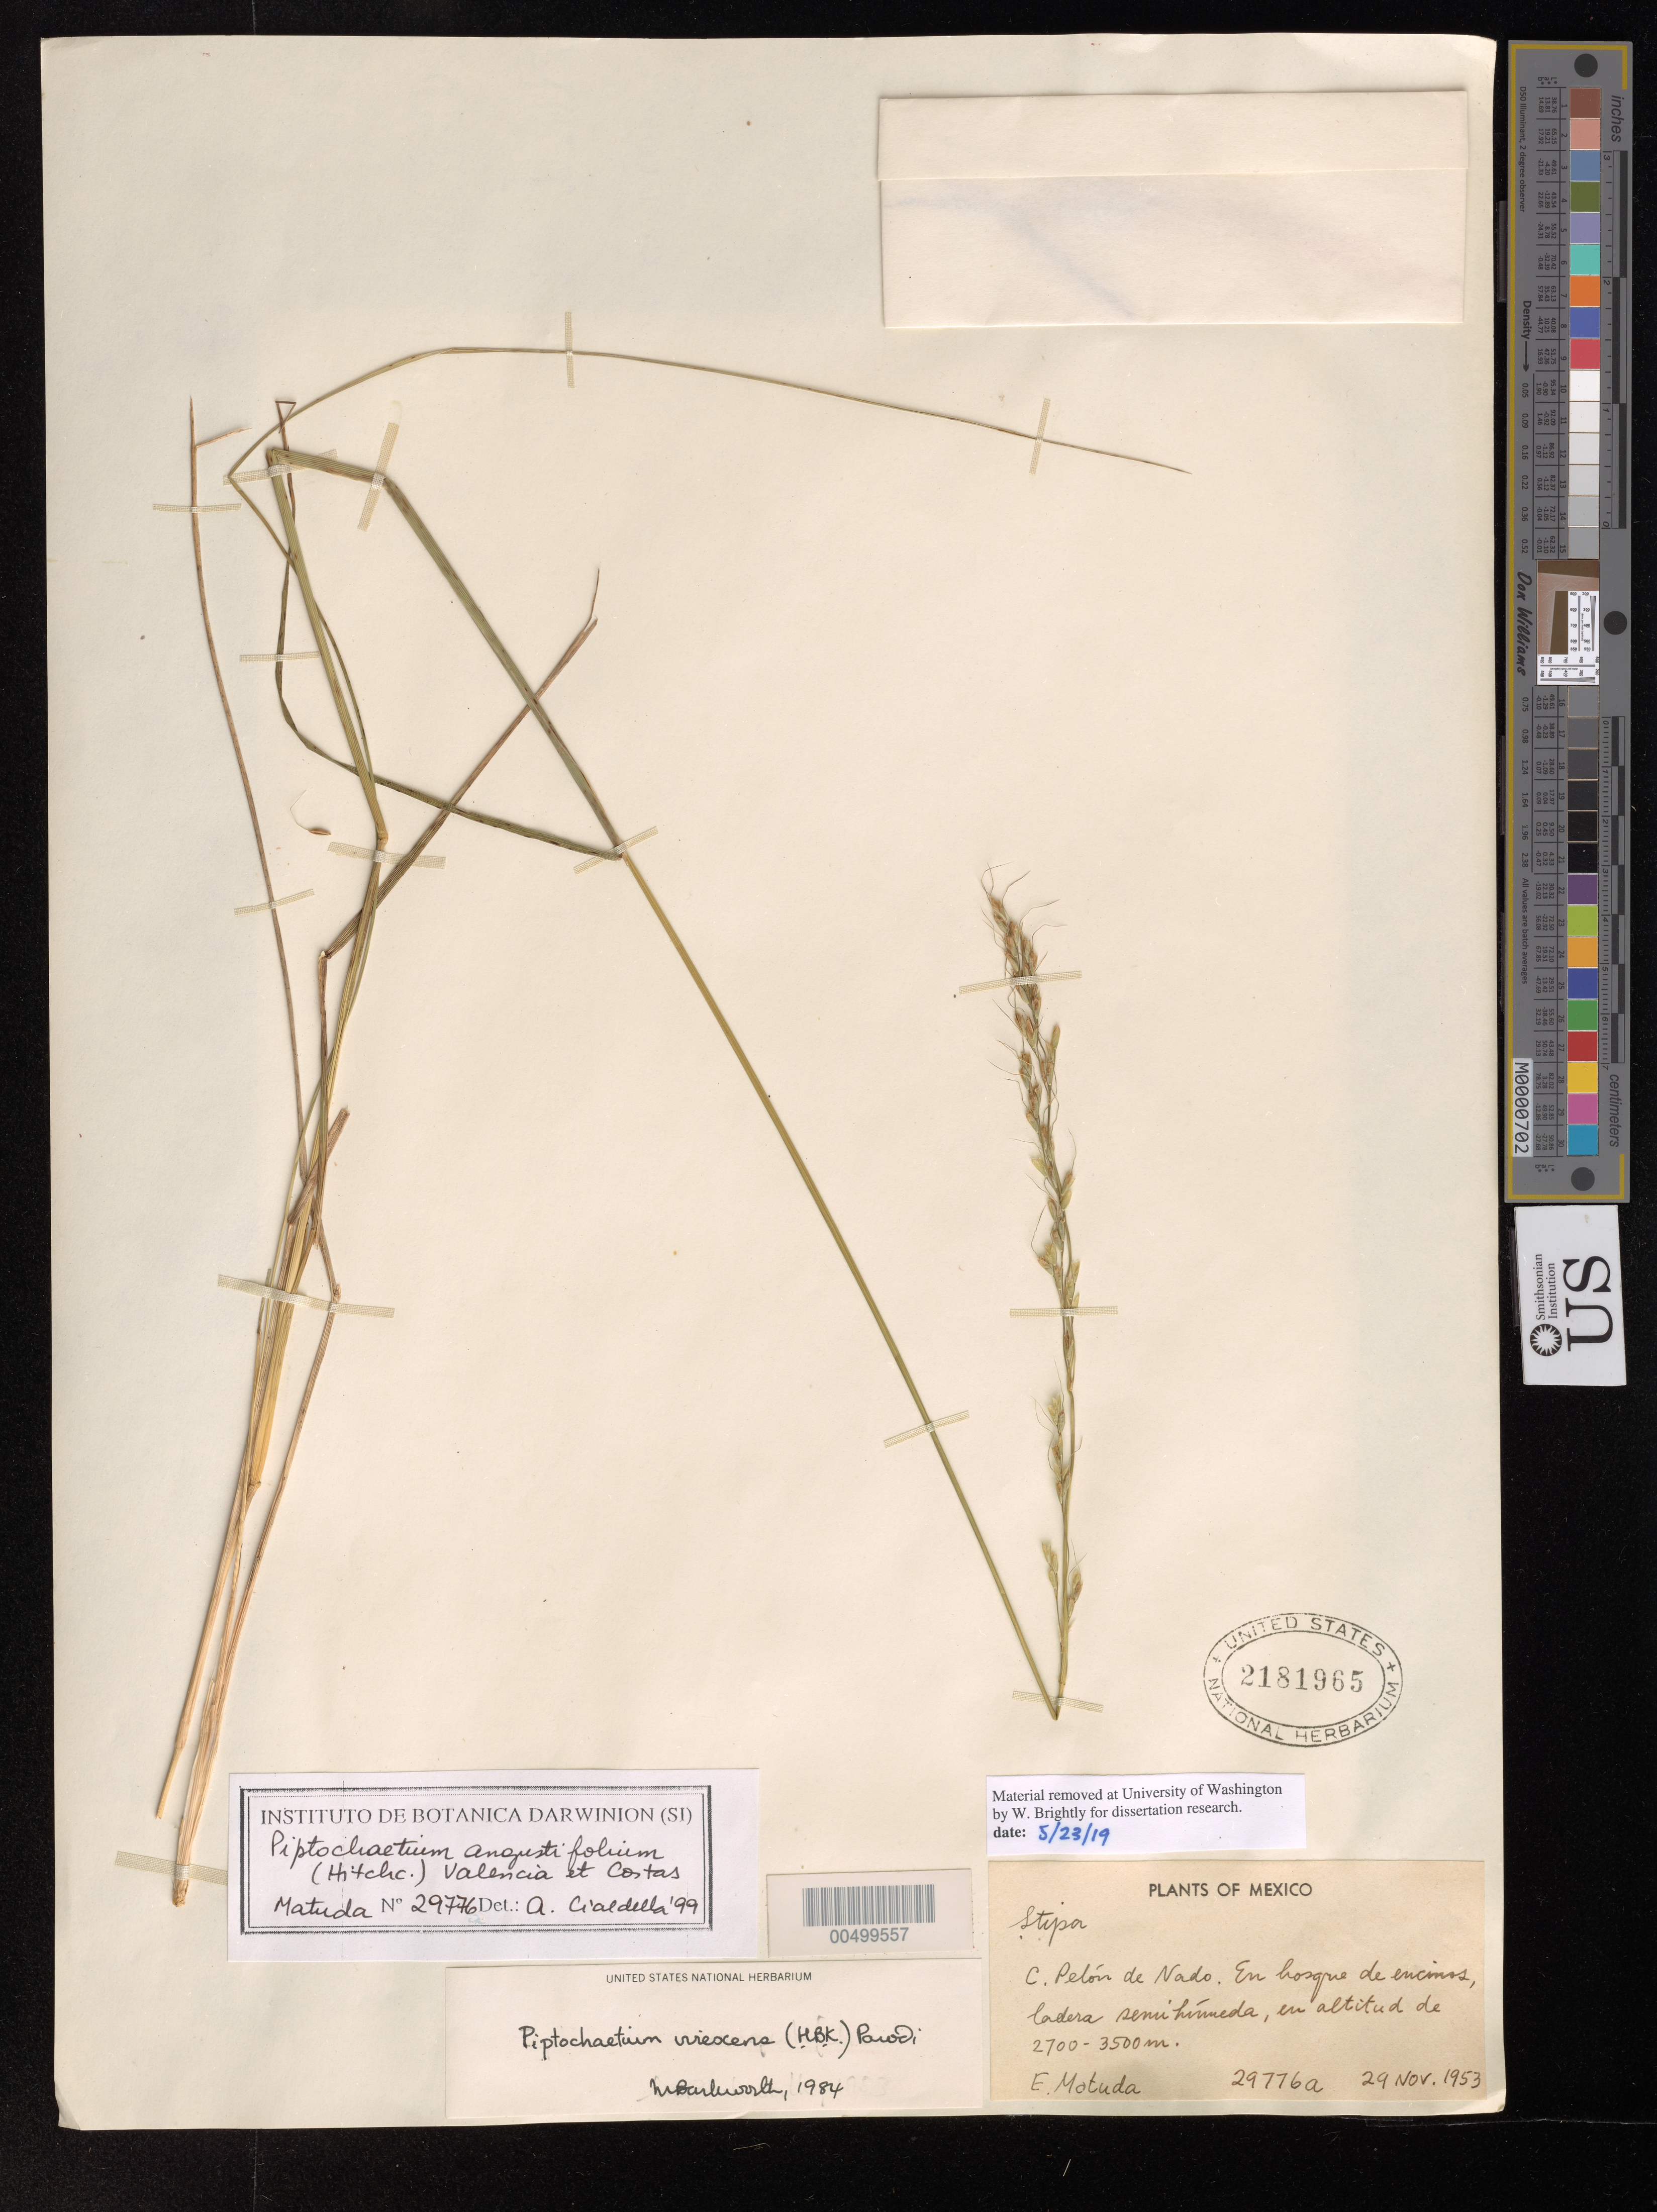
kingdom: Plantae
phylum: Tracheophyta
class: Liliopsida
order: Poales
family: Poaceae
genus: Piptochaetium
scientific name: Piptochaetium angustifolium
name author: (Hitchc.) Valencia & Costas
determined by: Cialdula, A.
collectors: E. Matuda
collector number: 29776a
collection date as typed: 29 Nov 1953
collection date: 1953-11-29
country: Mexico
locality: C. Pel¢n de Nado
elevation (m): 2700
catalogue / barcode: US 2181965